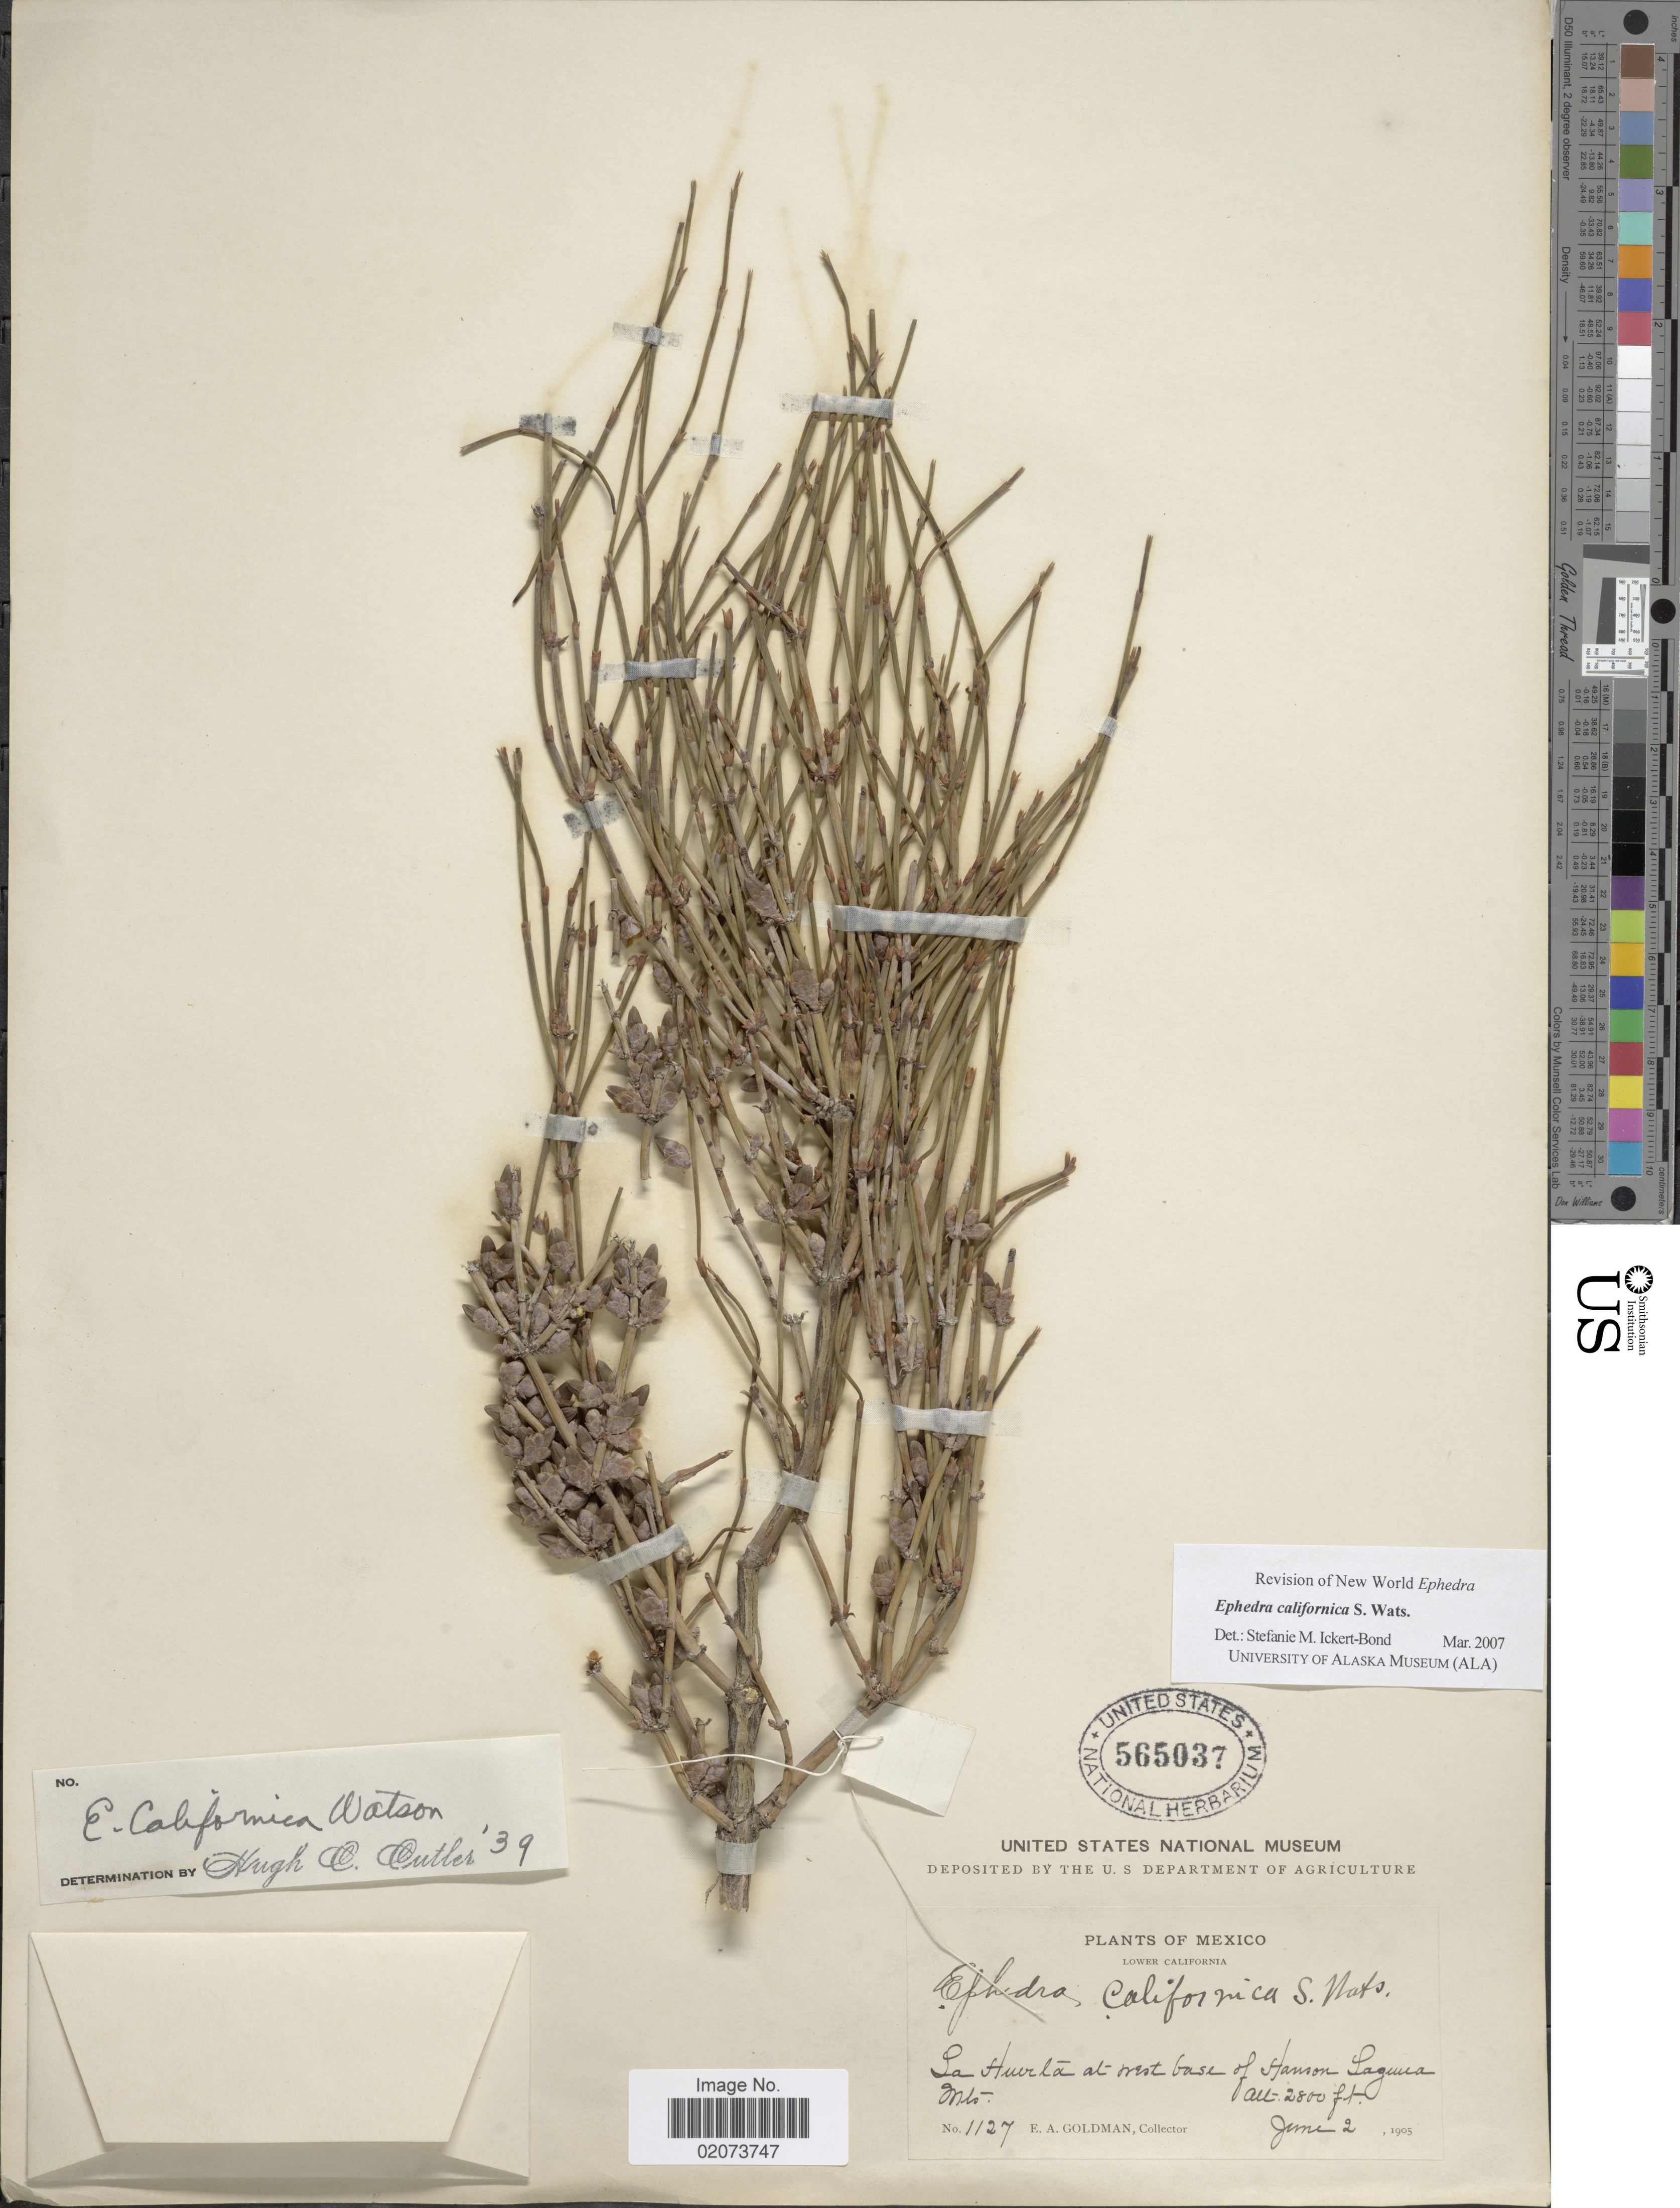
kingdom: Plantae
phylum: Tracheophyta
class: Gnetopsida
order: Ephedrales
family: Ephedraceae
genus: Ephedra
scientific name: Ephedra californica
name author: S. Watson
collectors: E. A. Goldman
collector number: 1127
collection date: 1905-06-02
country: Mexico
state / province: Baja California Norte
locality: Lower California, La stuerla at west base of Hanson Laguna Mts.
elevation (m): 853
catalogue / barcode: US 565037